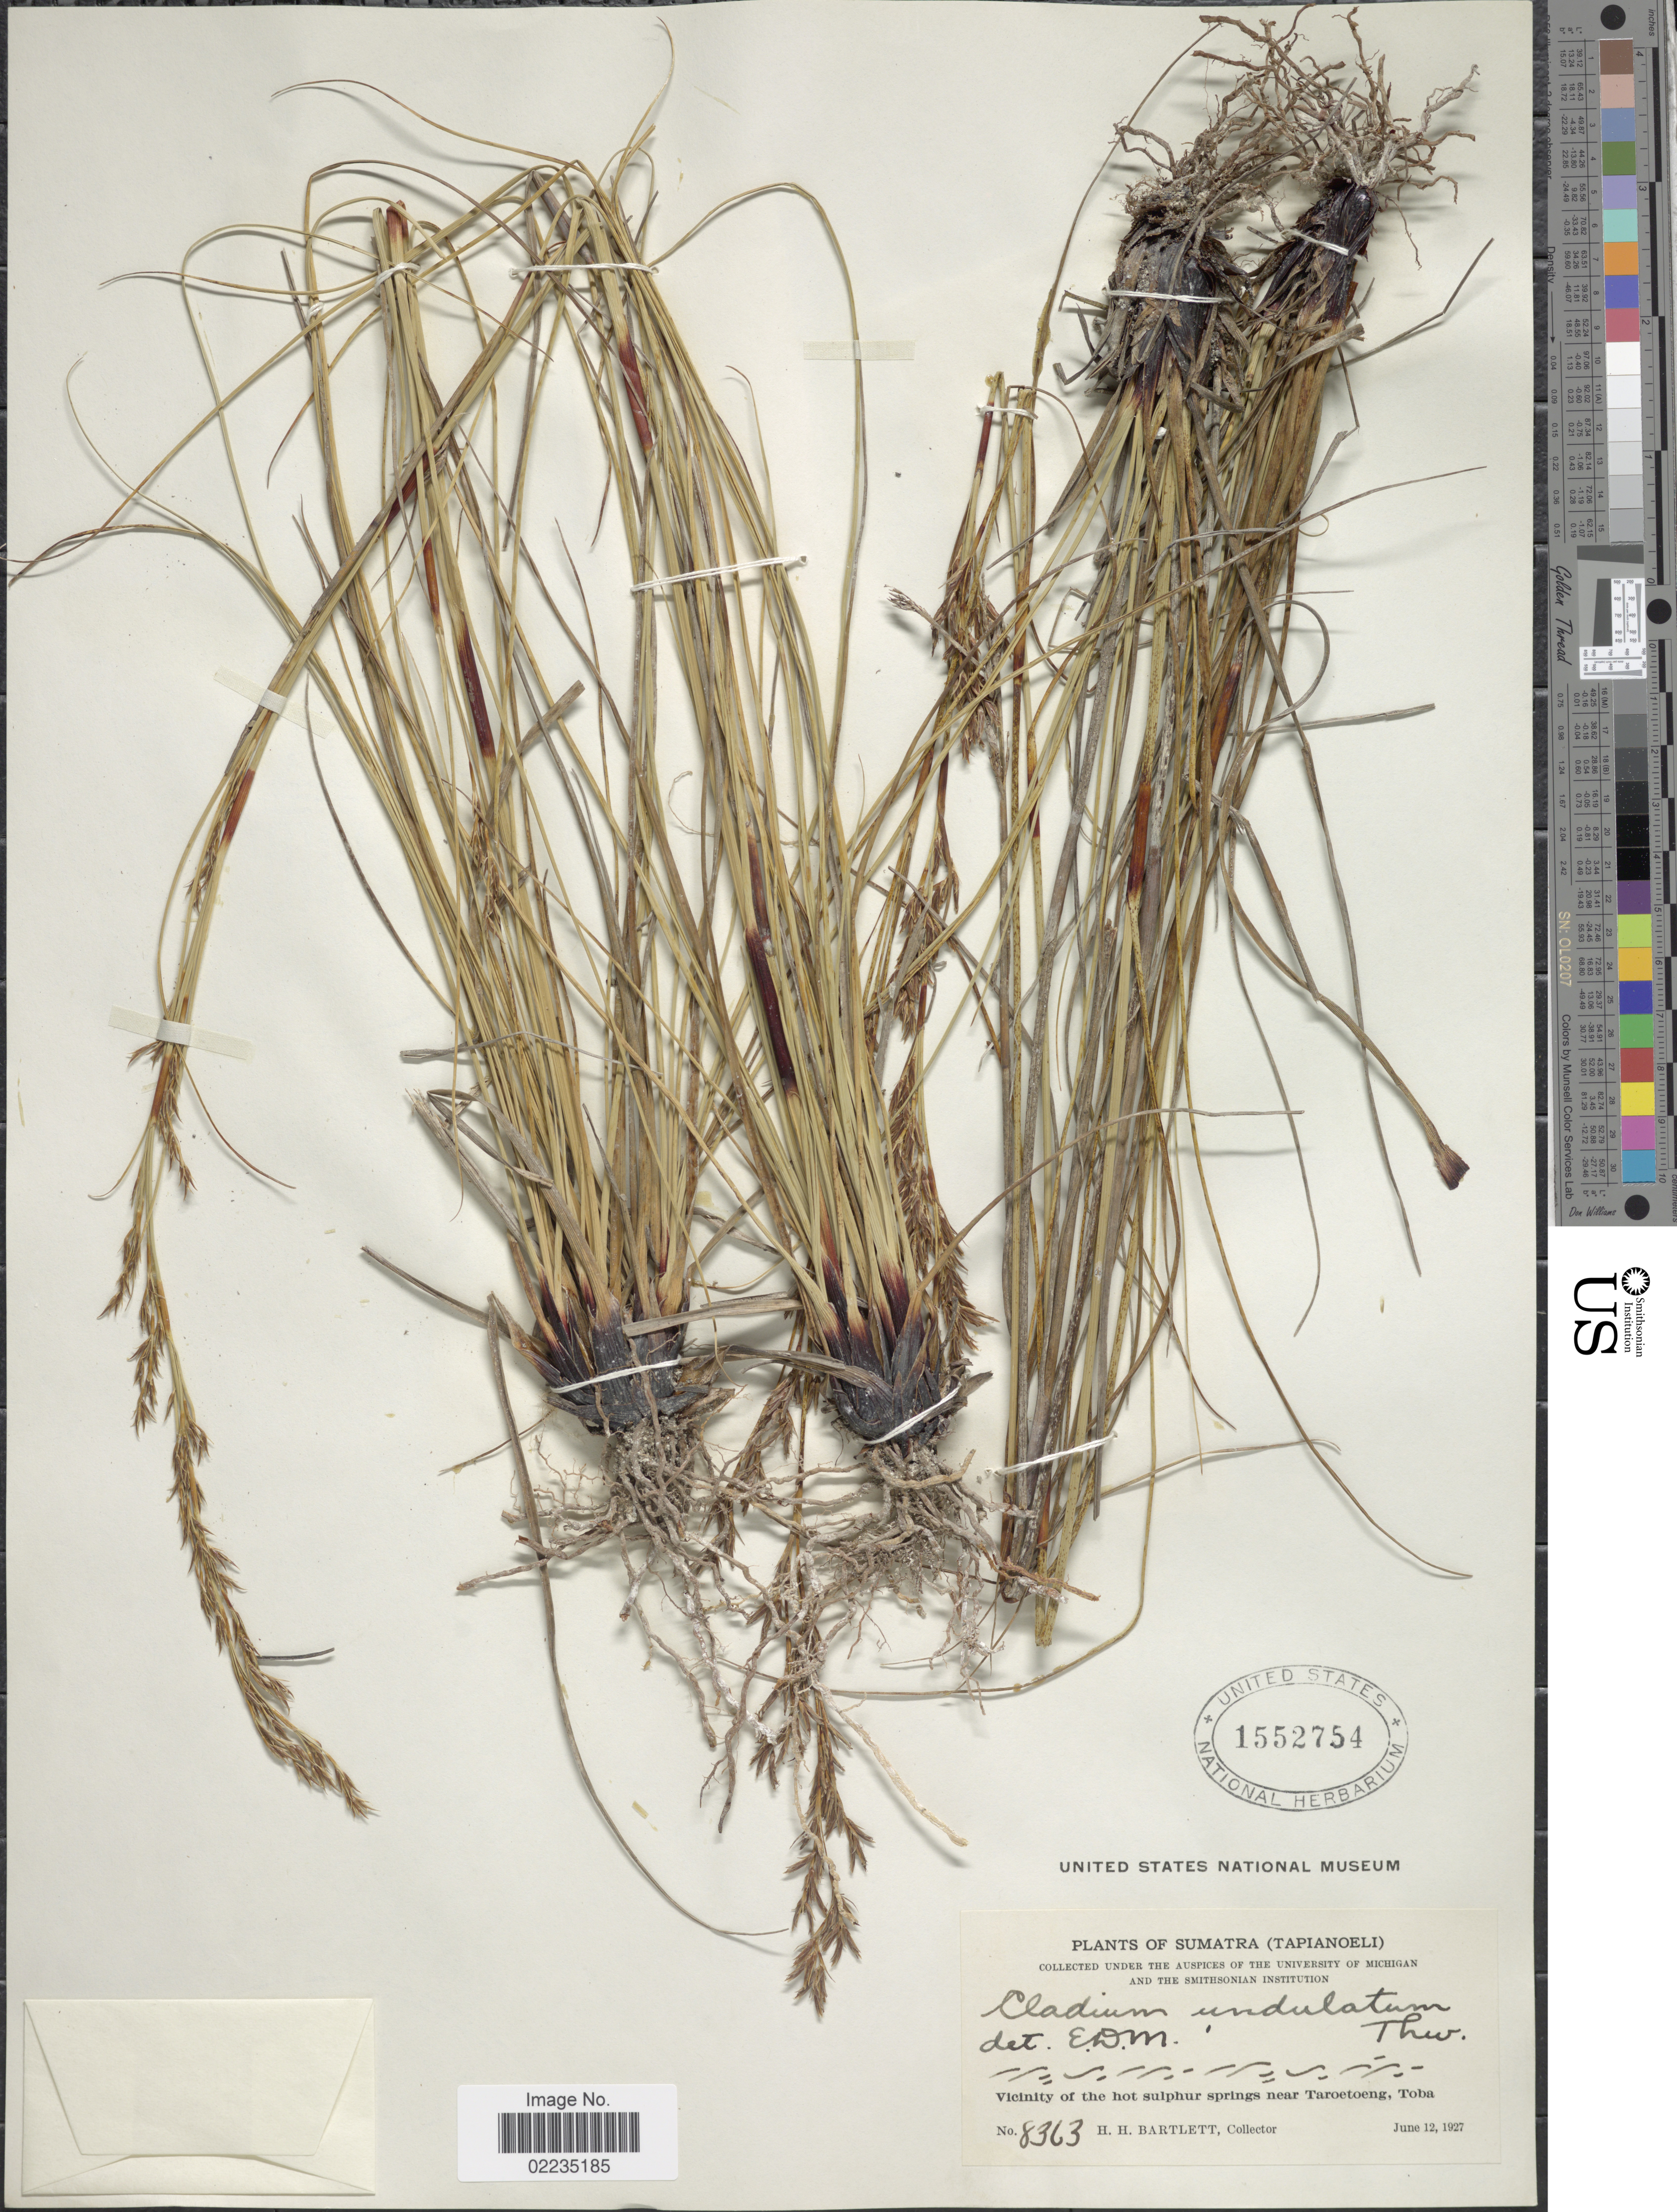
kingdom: Plantae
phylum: Tracheophyta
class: Liliopsida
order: Poales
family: Cyperaceae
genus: Anthelepis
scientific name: Anthelepis undulata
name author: (Thwaites) R.L. Barrett et al.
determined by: Strong, Mark T., (BOT), Smithsonian Institution - National Museum of Natural History (UNITED STATES)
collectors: H. H. Bartlett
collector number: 8363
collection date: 1927-06-12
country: Indonesia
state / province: Sumatra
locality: Sumatra (Tapianoeli), Vicinity of the hot sulphur springs near Taroetoeng, Toba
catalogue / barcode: US 1552754